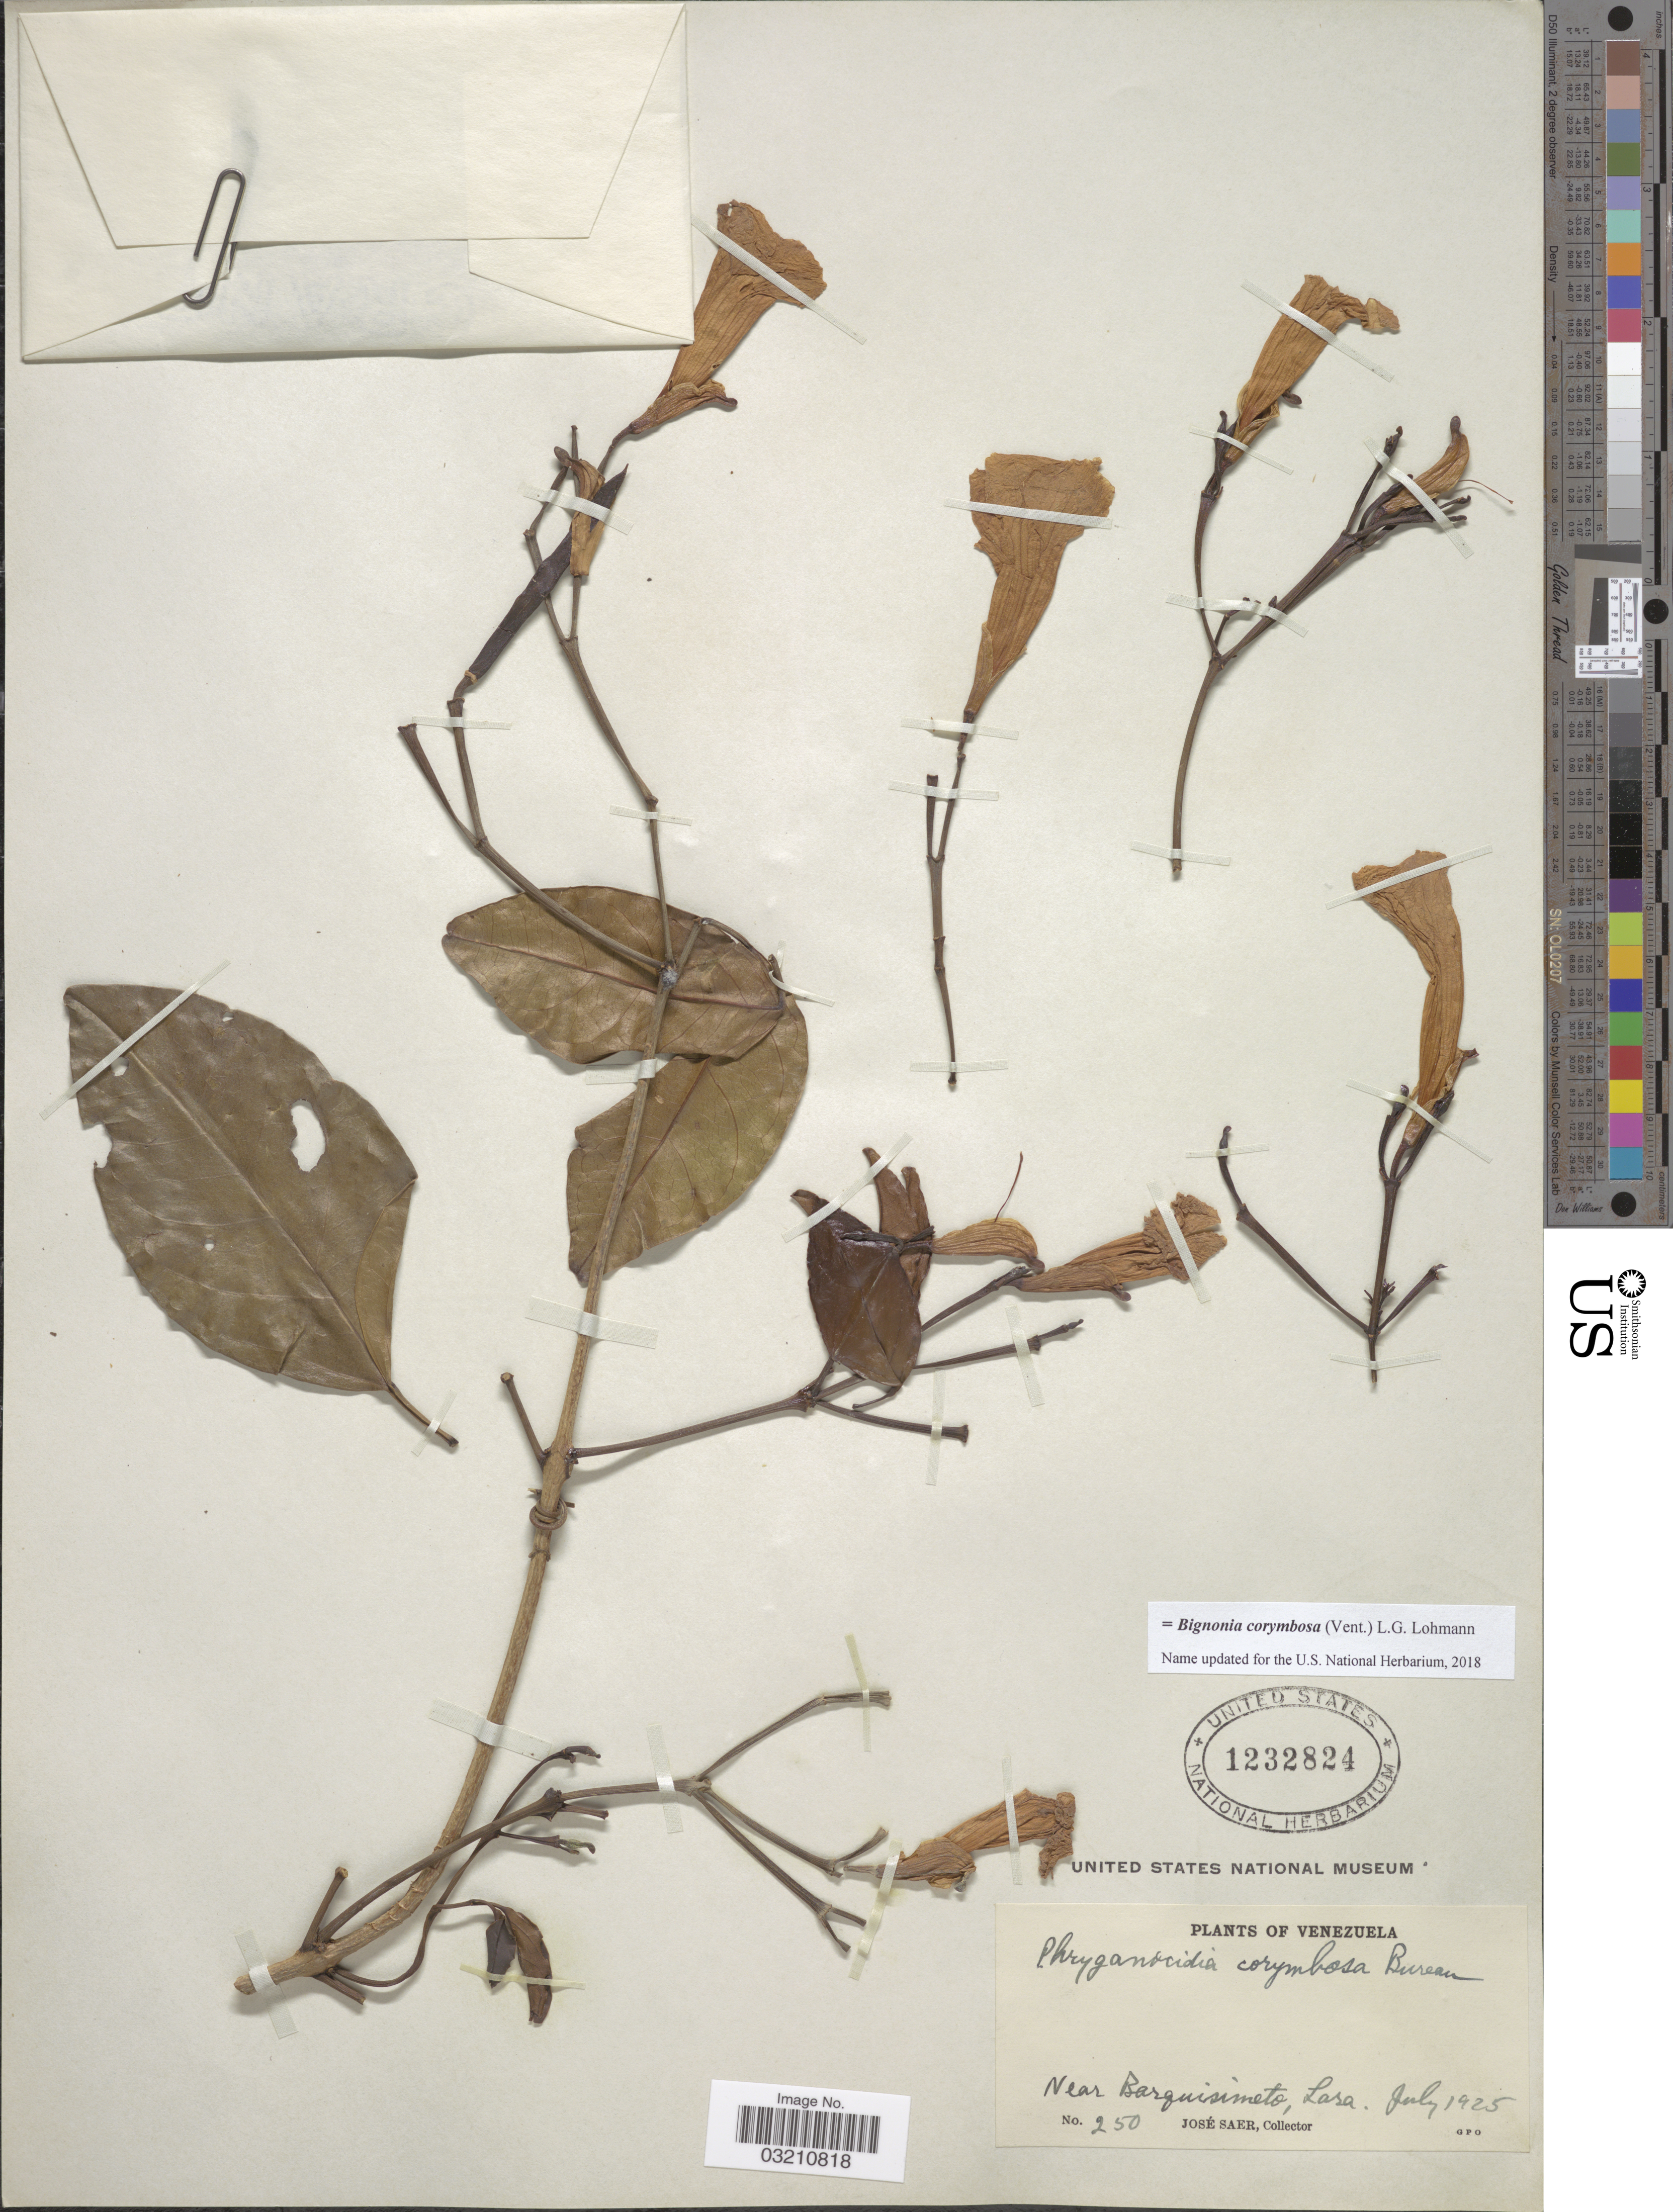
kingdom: Plantae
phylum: Tracheophyta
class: Magnoliopsida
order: Lamiales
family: Bignoniaceae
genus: Bignonia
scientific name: Bignonia corymbosa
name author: (Vent.) L.G. Lohmann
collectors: J. Saer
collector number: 250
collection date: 1925-07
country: Venezuela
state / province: Lara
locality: Near Barquisimeto.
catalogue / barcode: US 1232824